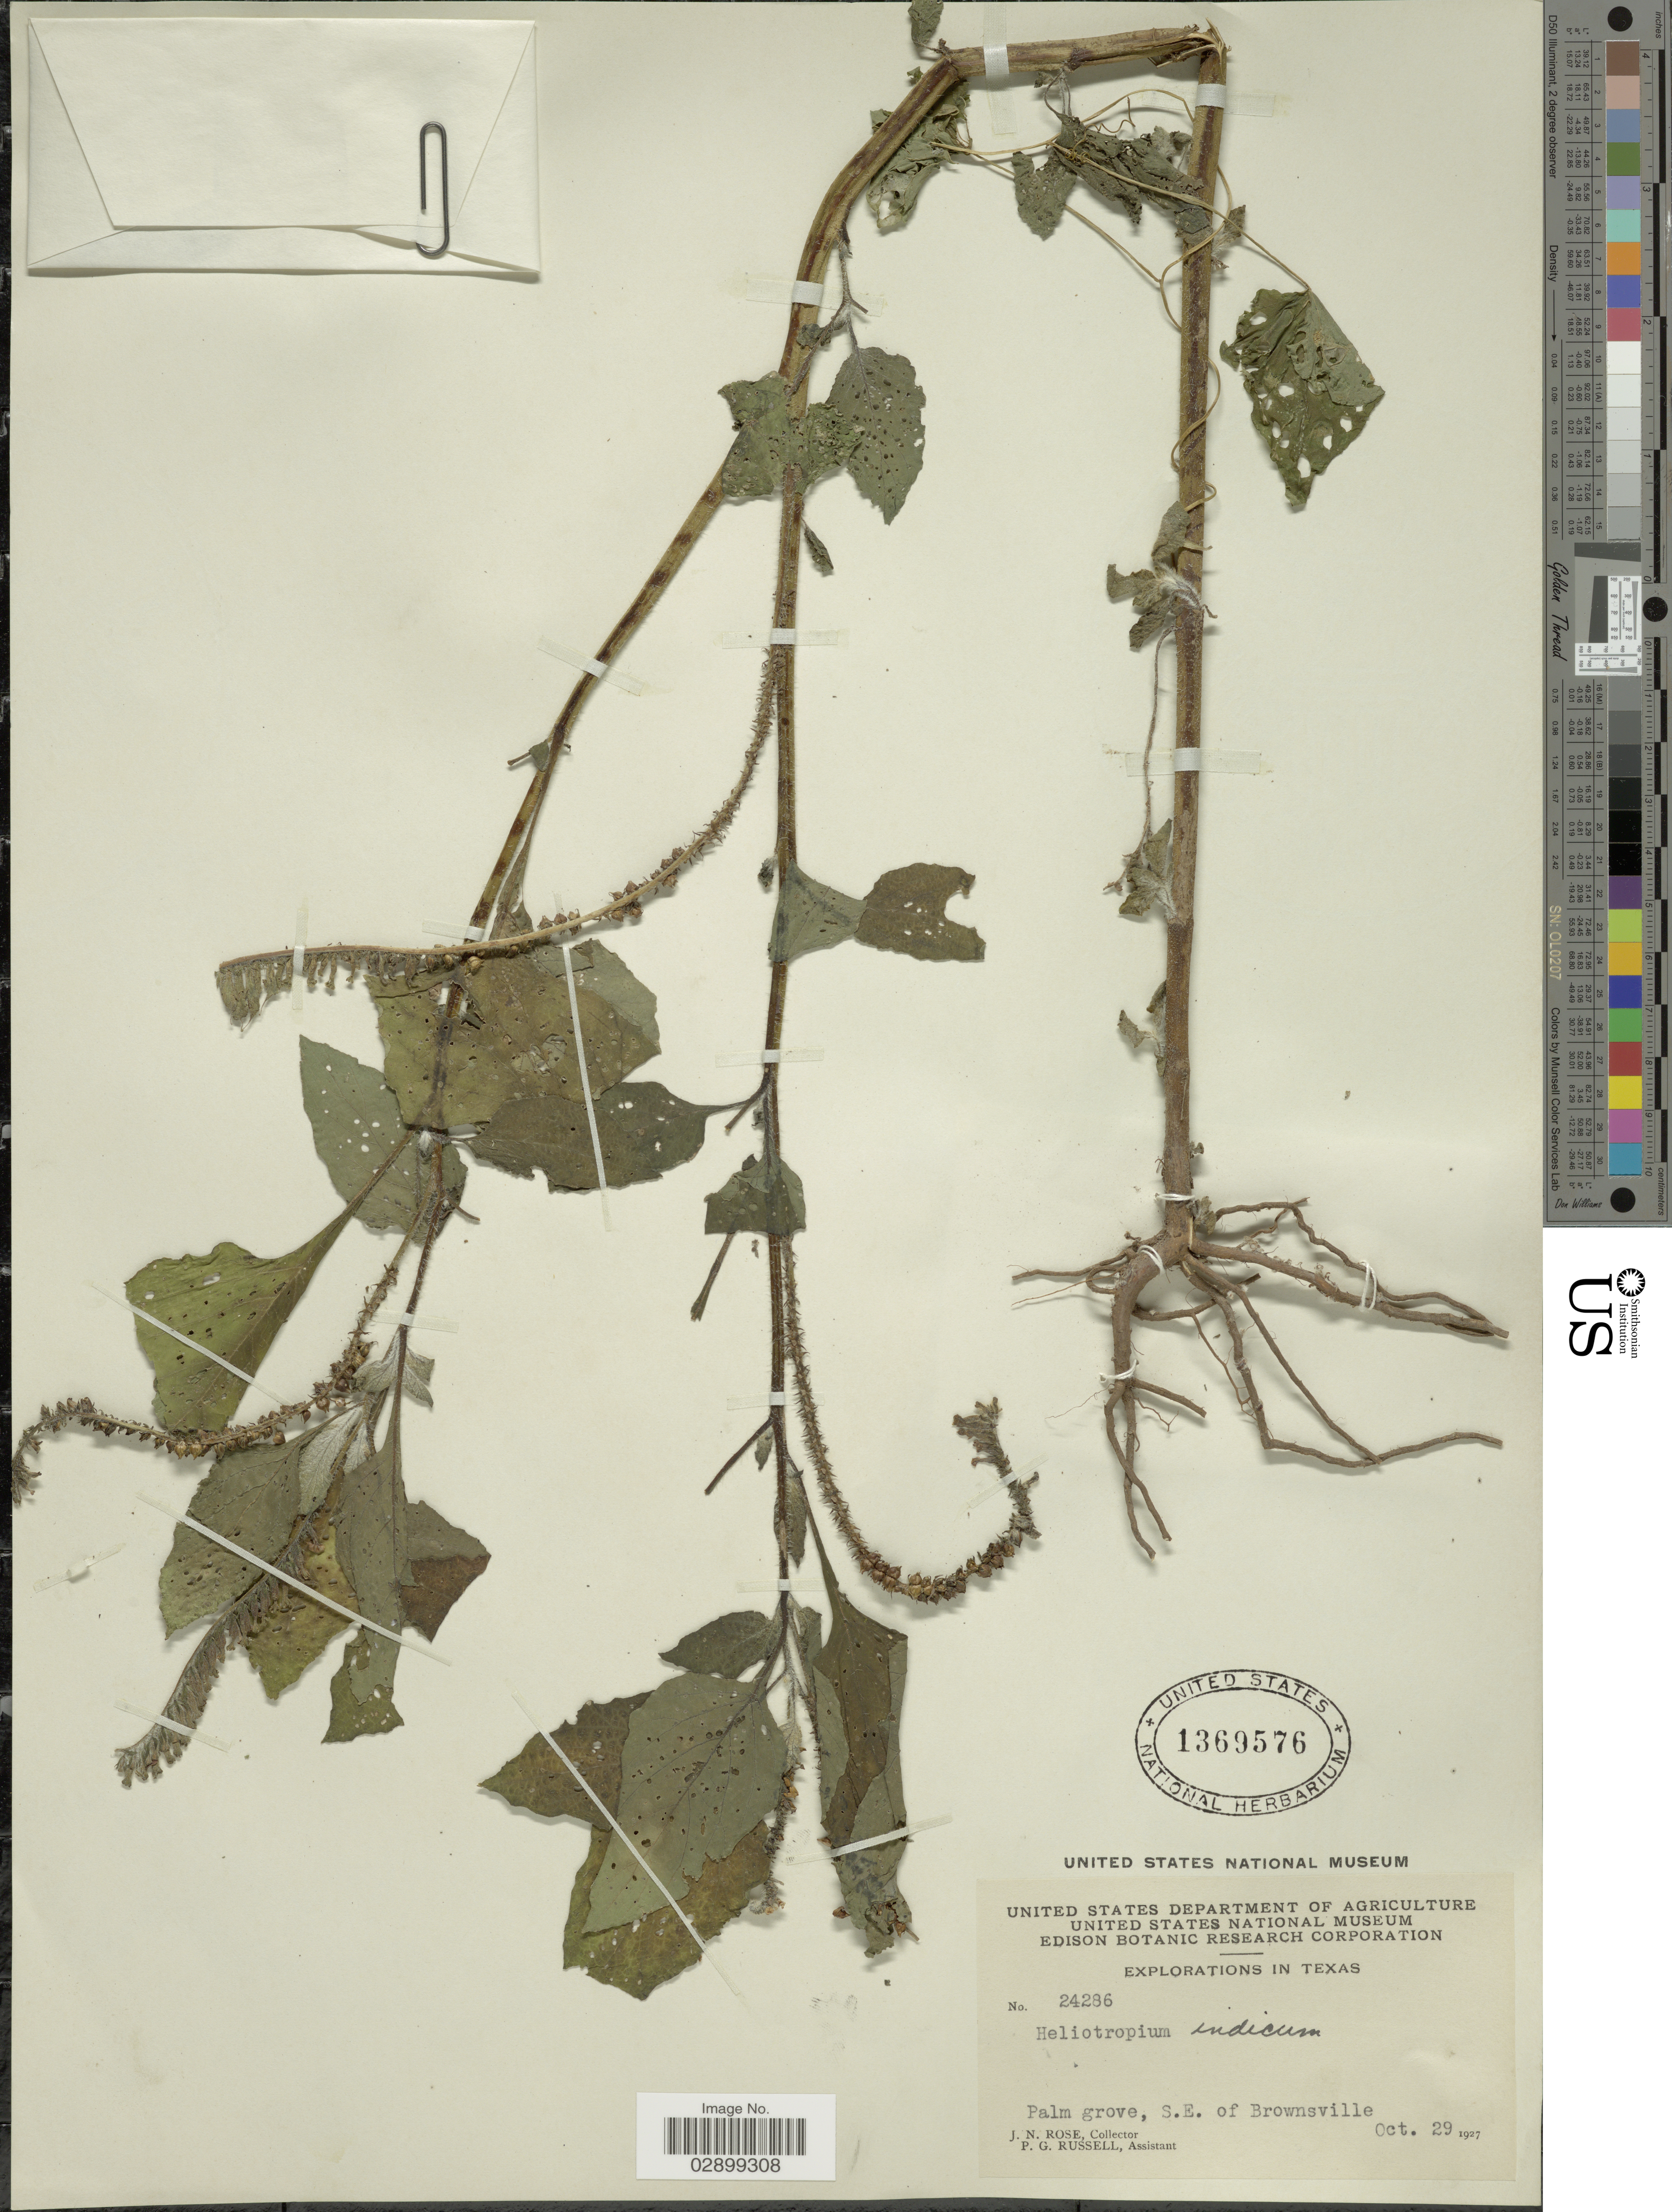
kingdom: Plantae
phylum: Tracheophyta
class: Magnoliopsida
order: Boraginales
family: Heliotropiaceae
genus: Heliotropium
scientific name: Heliotropium indicum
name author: L.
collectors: J. N. Rose & P. G. Russell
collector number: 24286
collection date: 1927-10-29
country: United States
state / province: Texas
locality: Palm grove, S.E. of Brownsville.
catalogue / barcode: US 1369576